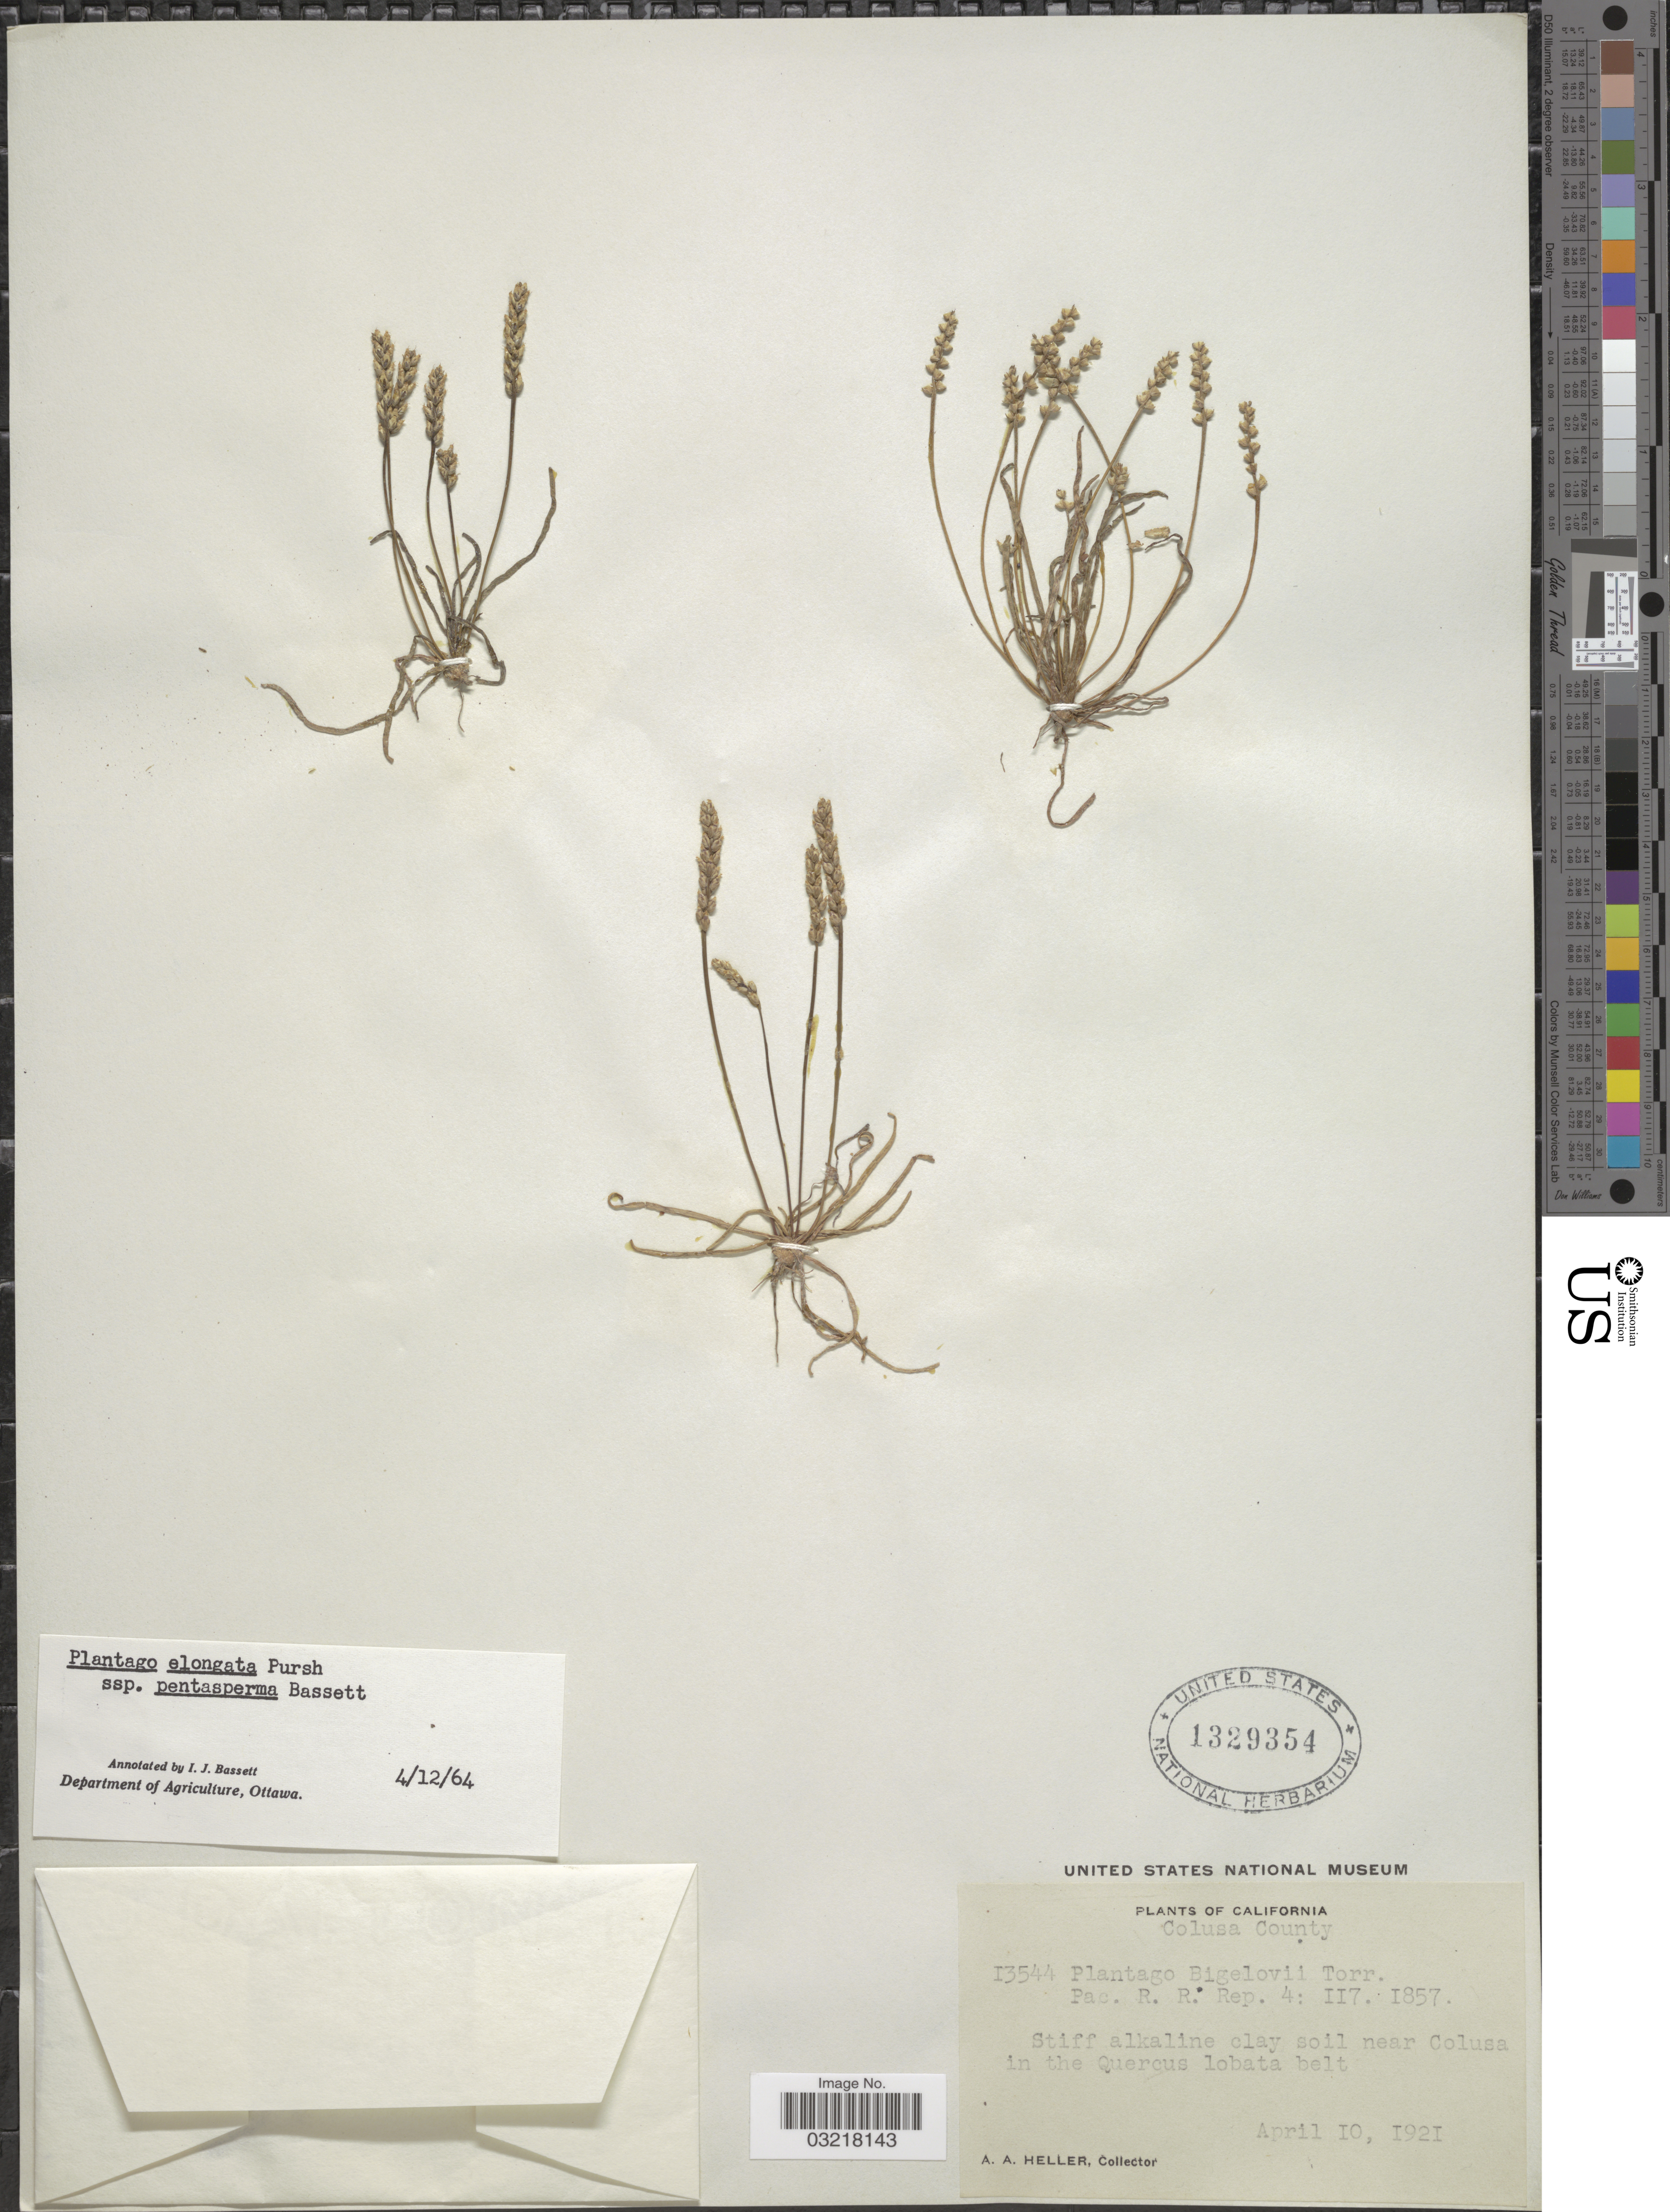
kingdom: Plantae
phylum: Tracheophyta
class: Magnoliopsida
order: Lamiales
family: Plantaginaceae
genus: Plantago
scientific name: Plantago elongata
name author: Pursh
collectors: A. A. Heller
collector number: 13544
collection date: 1921-04-10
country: United States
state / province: California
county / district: Colusa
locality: Colusa County. Stiff alkaline clay soil near Colusa in the Quercus lobata belt.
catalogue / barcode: US 1329354